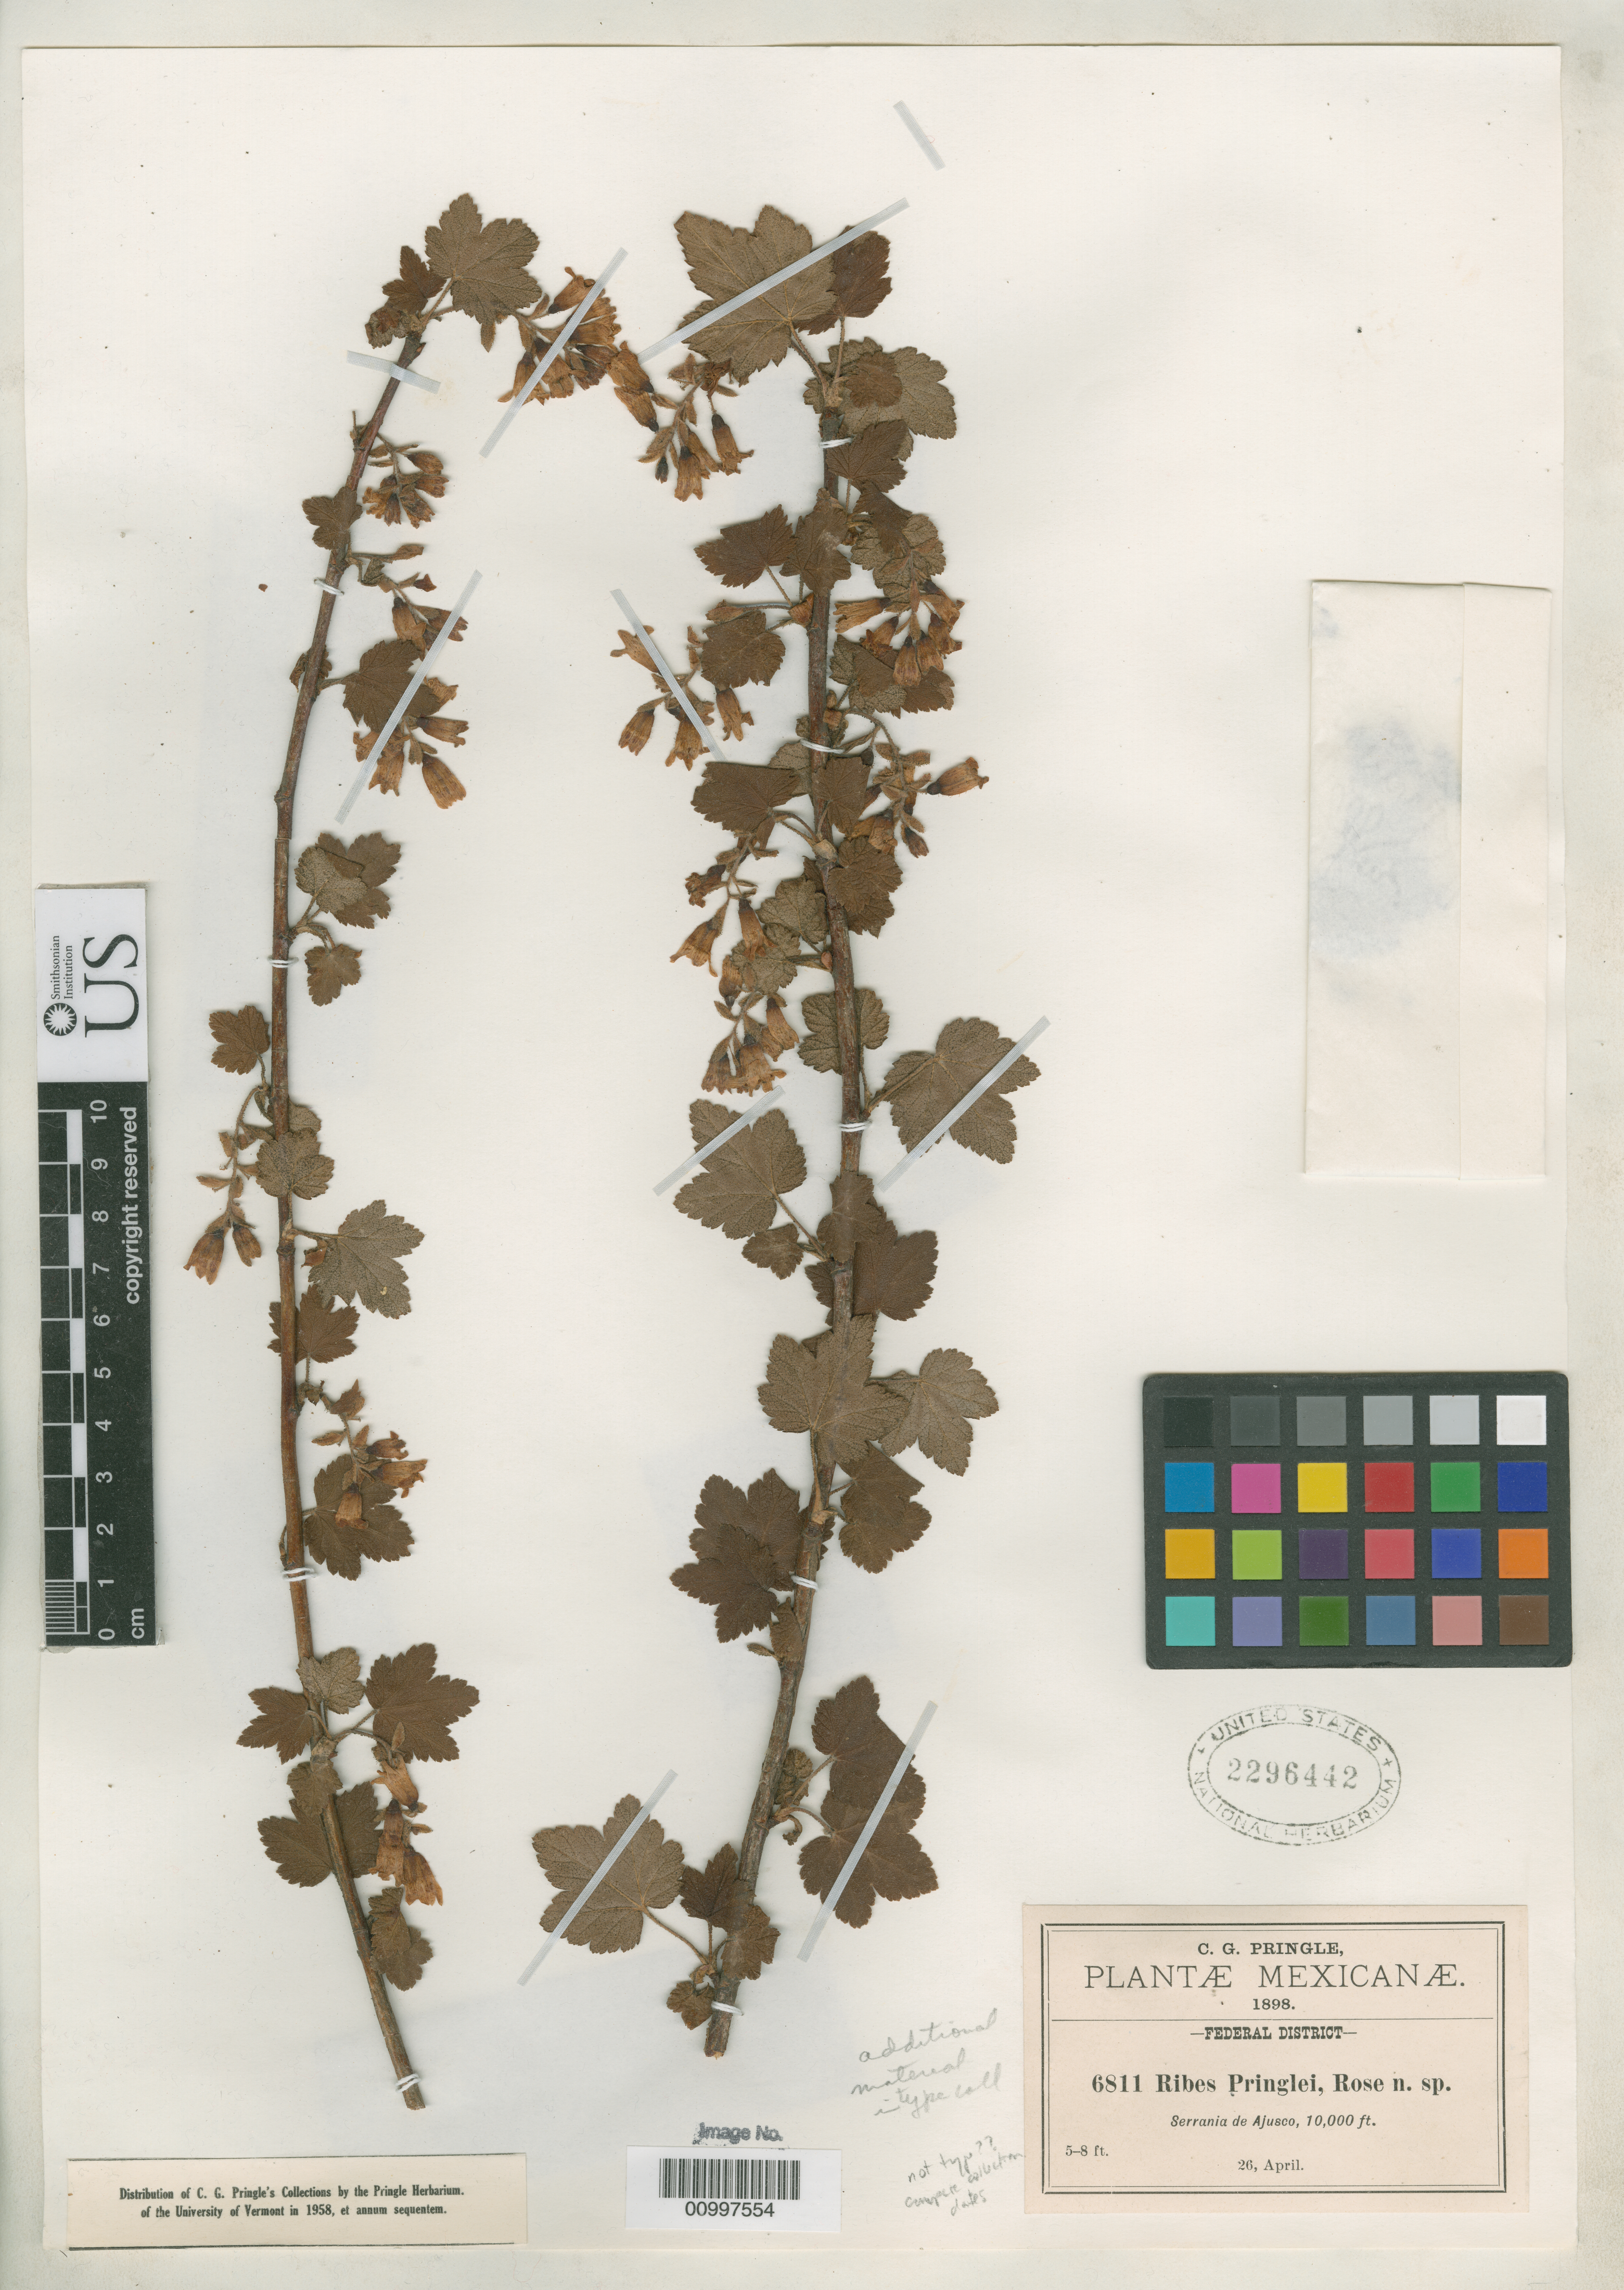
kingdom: Plantae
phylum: Tracheophyta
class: Magnoliopsida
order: Saxifragales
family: Grossulariaceae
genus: Ribes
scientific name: Ribes pringlei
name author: Rose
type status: Possible Type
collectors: C. G. Pringle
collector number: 6811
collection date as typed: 26 Apr 1898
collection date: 1898-04-26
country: Mexico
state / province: Distrito Federal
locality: Serrania de Ajusco.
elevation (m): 3048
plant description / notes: Possibly not a type (note collection date differs from other duplicates and protologue).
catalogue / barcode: US 2296442